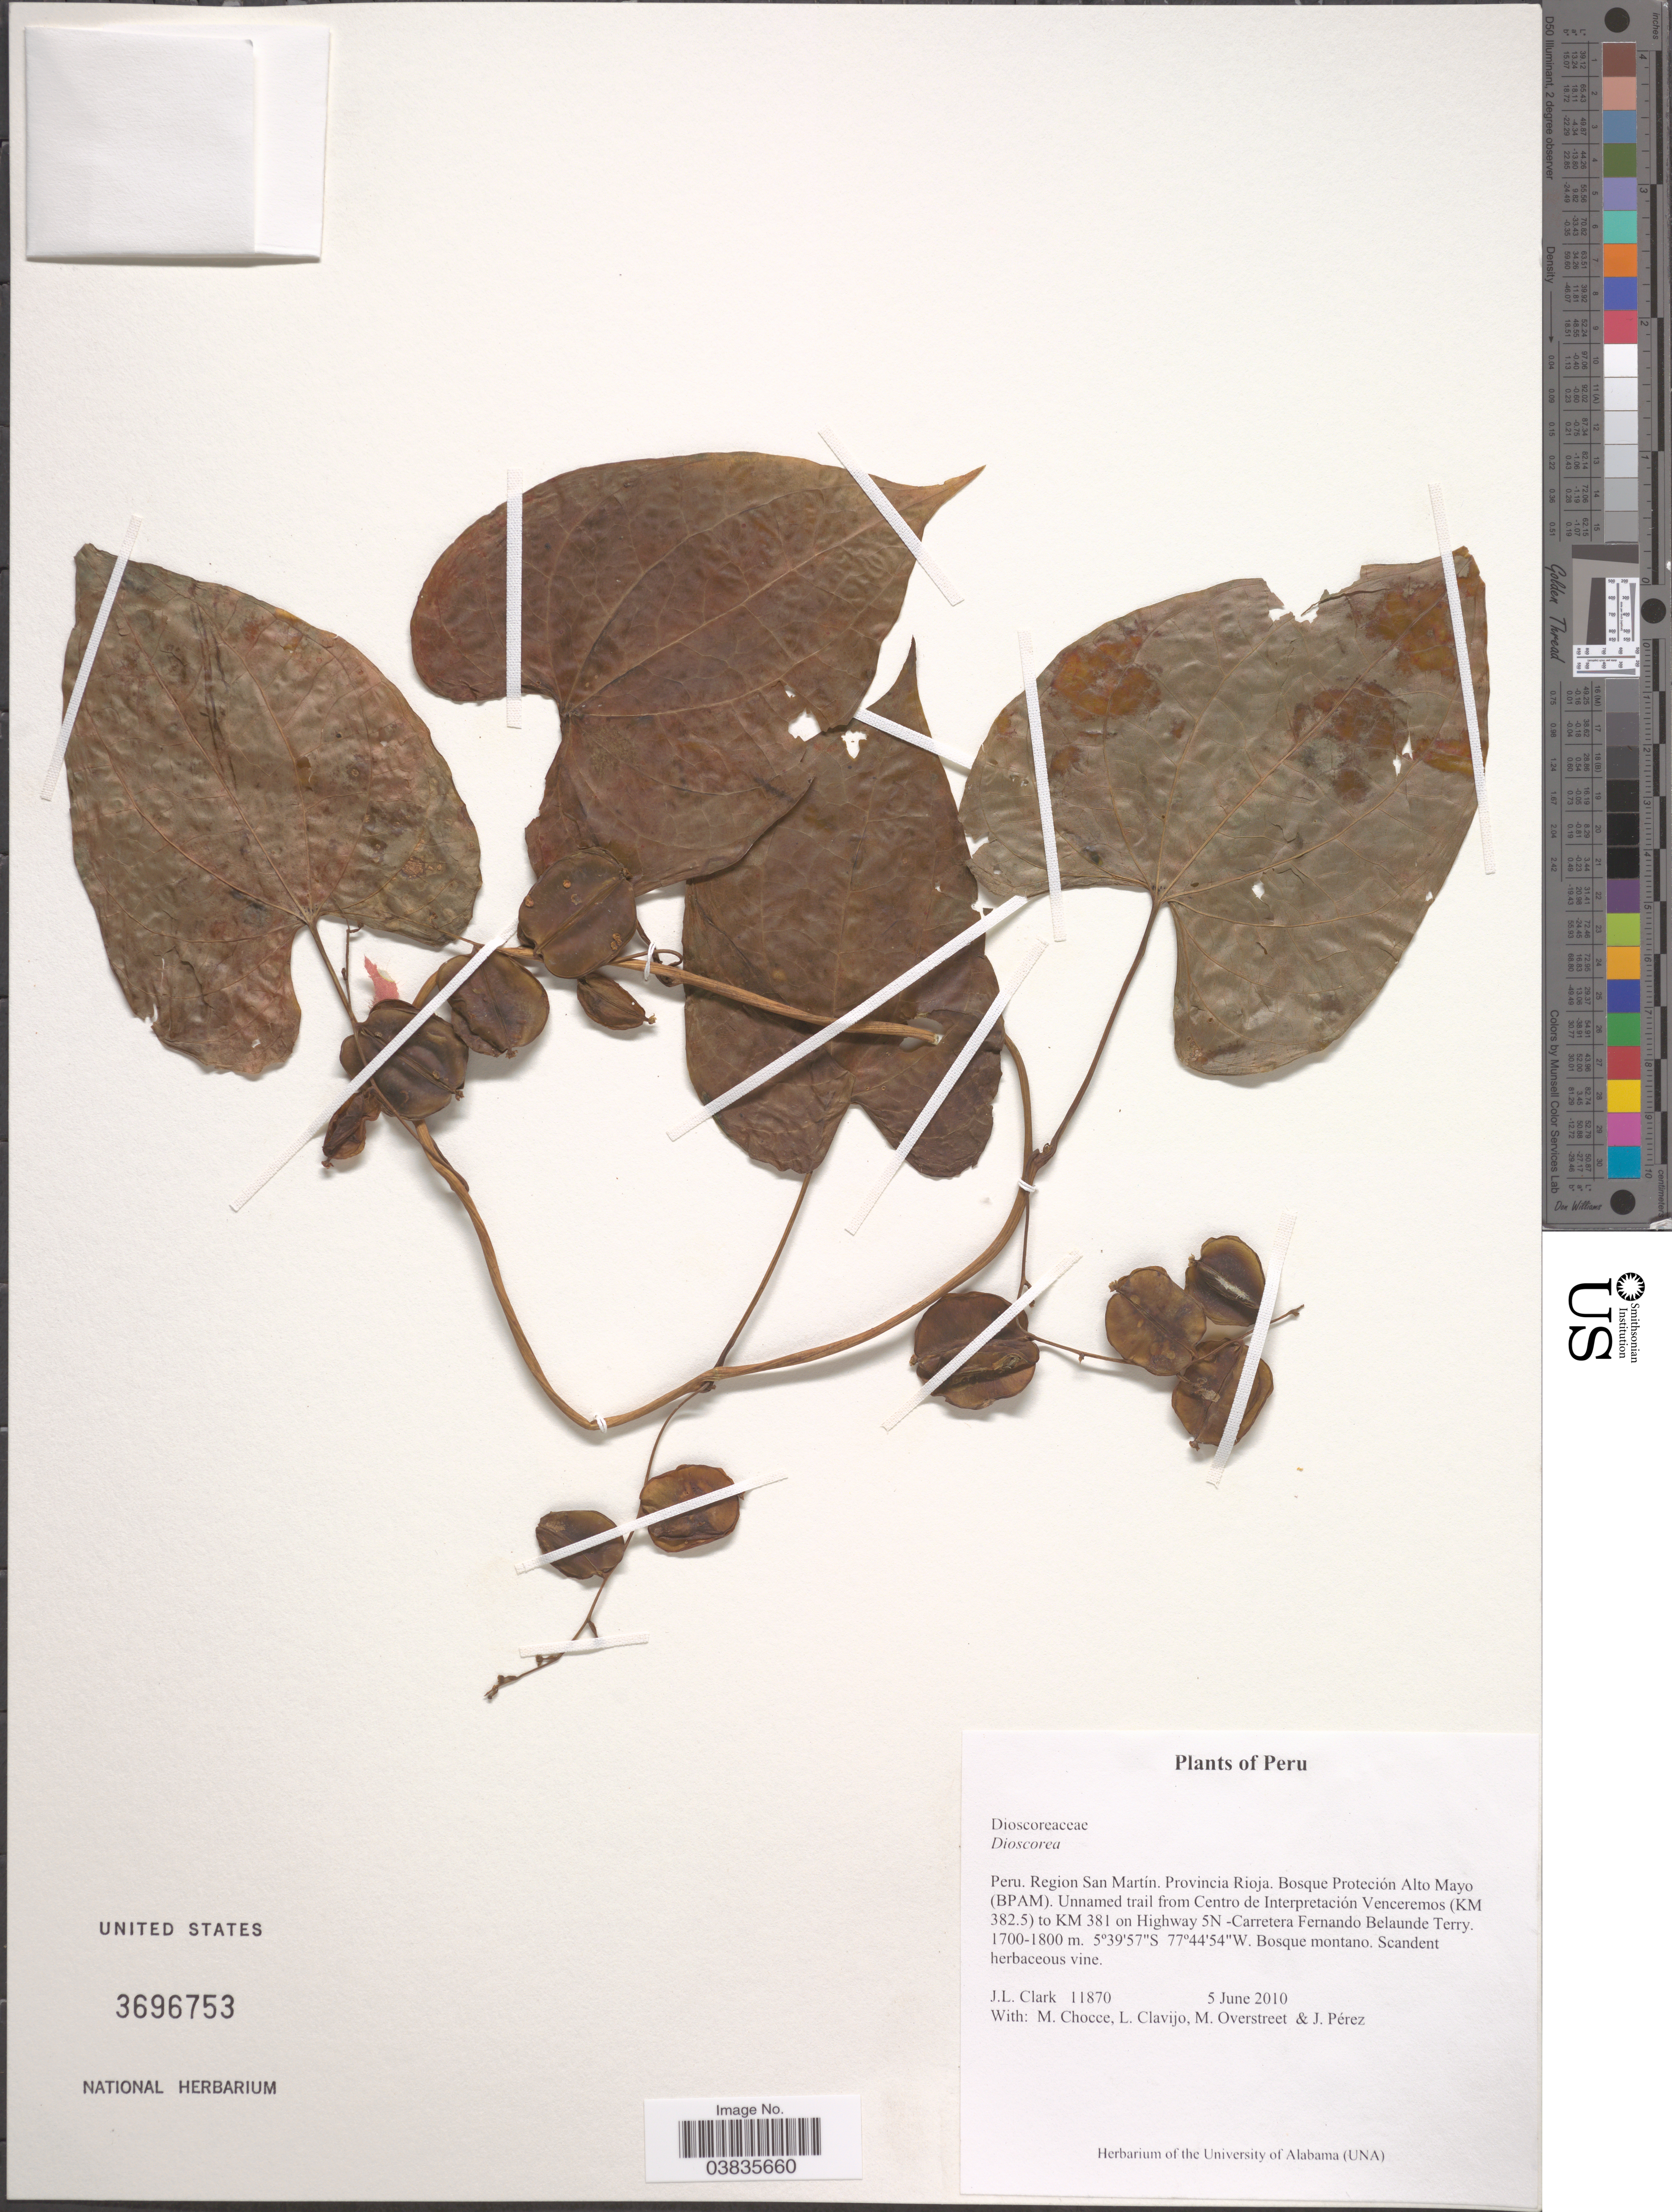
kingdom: Plantae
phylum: Tracheophyta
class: Liliopsida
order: Dioscoreales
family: Dioscoreaceae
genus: Dioscorea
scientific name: Dioscorea sp.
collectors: J. L. Clark, M. Chocce, L. Clavijo, M. Overstreet & J. Pérez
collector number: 11870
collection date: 2010-06-05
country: Peru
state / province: San Martín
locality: Region San Martin. Provincia Rioja. Bosque Proteción Alto Mayo (BPAM). Unnamed trail from Centro de Interpretación Venceremos (KM 382.5) to KM 381 on Highway 5N -Carretera Fernando Belaunde Terry.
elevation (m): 1700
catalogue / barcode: US 3696753